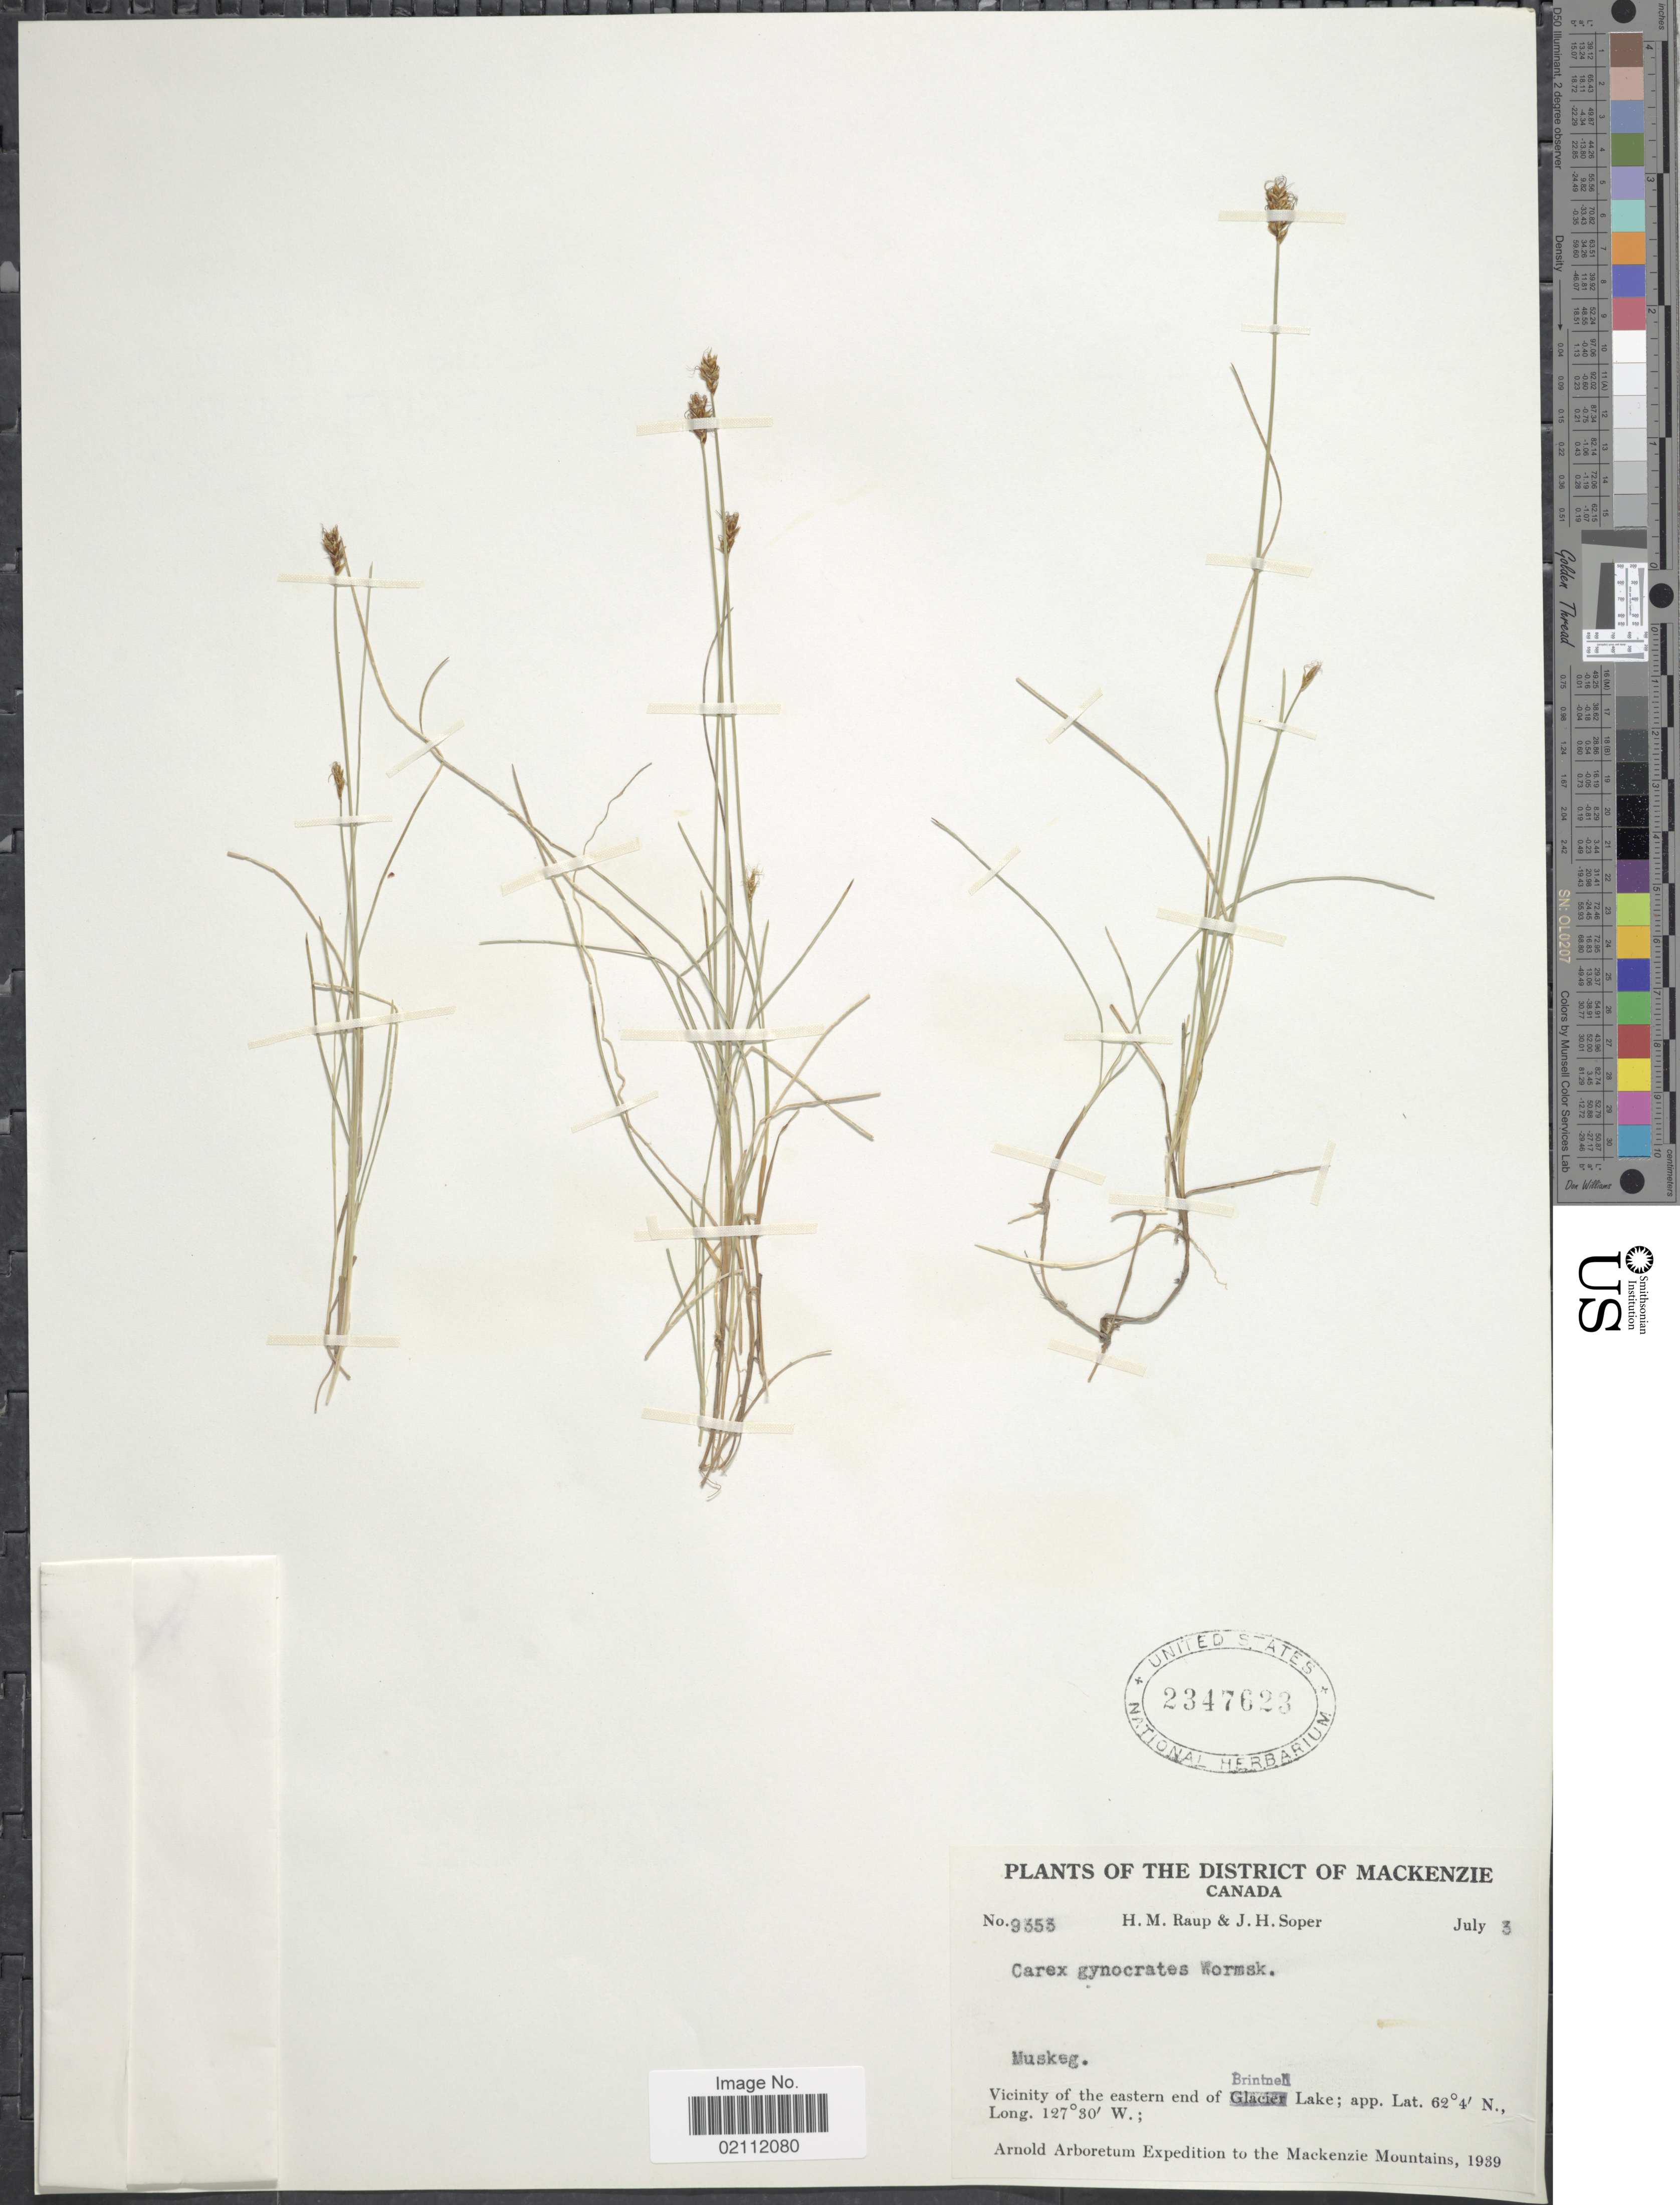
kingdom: Plantae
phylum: Tracheophyta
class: Liliopsida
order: Poales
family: Cyperaceae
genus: Carex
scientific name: Carex nardina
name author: (Hornem.) Fr.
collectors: H. Raup & J. H. Soper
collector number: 9353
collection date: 1939-07-03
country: Canada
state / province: British Columbia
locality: District of Mackenzie. Mackenzie Mountains. Vicinity of the eastern end of Brintnell Lake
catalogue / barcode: US 2347623